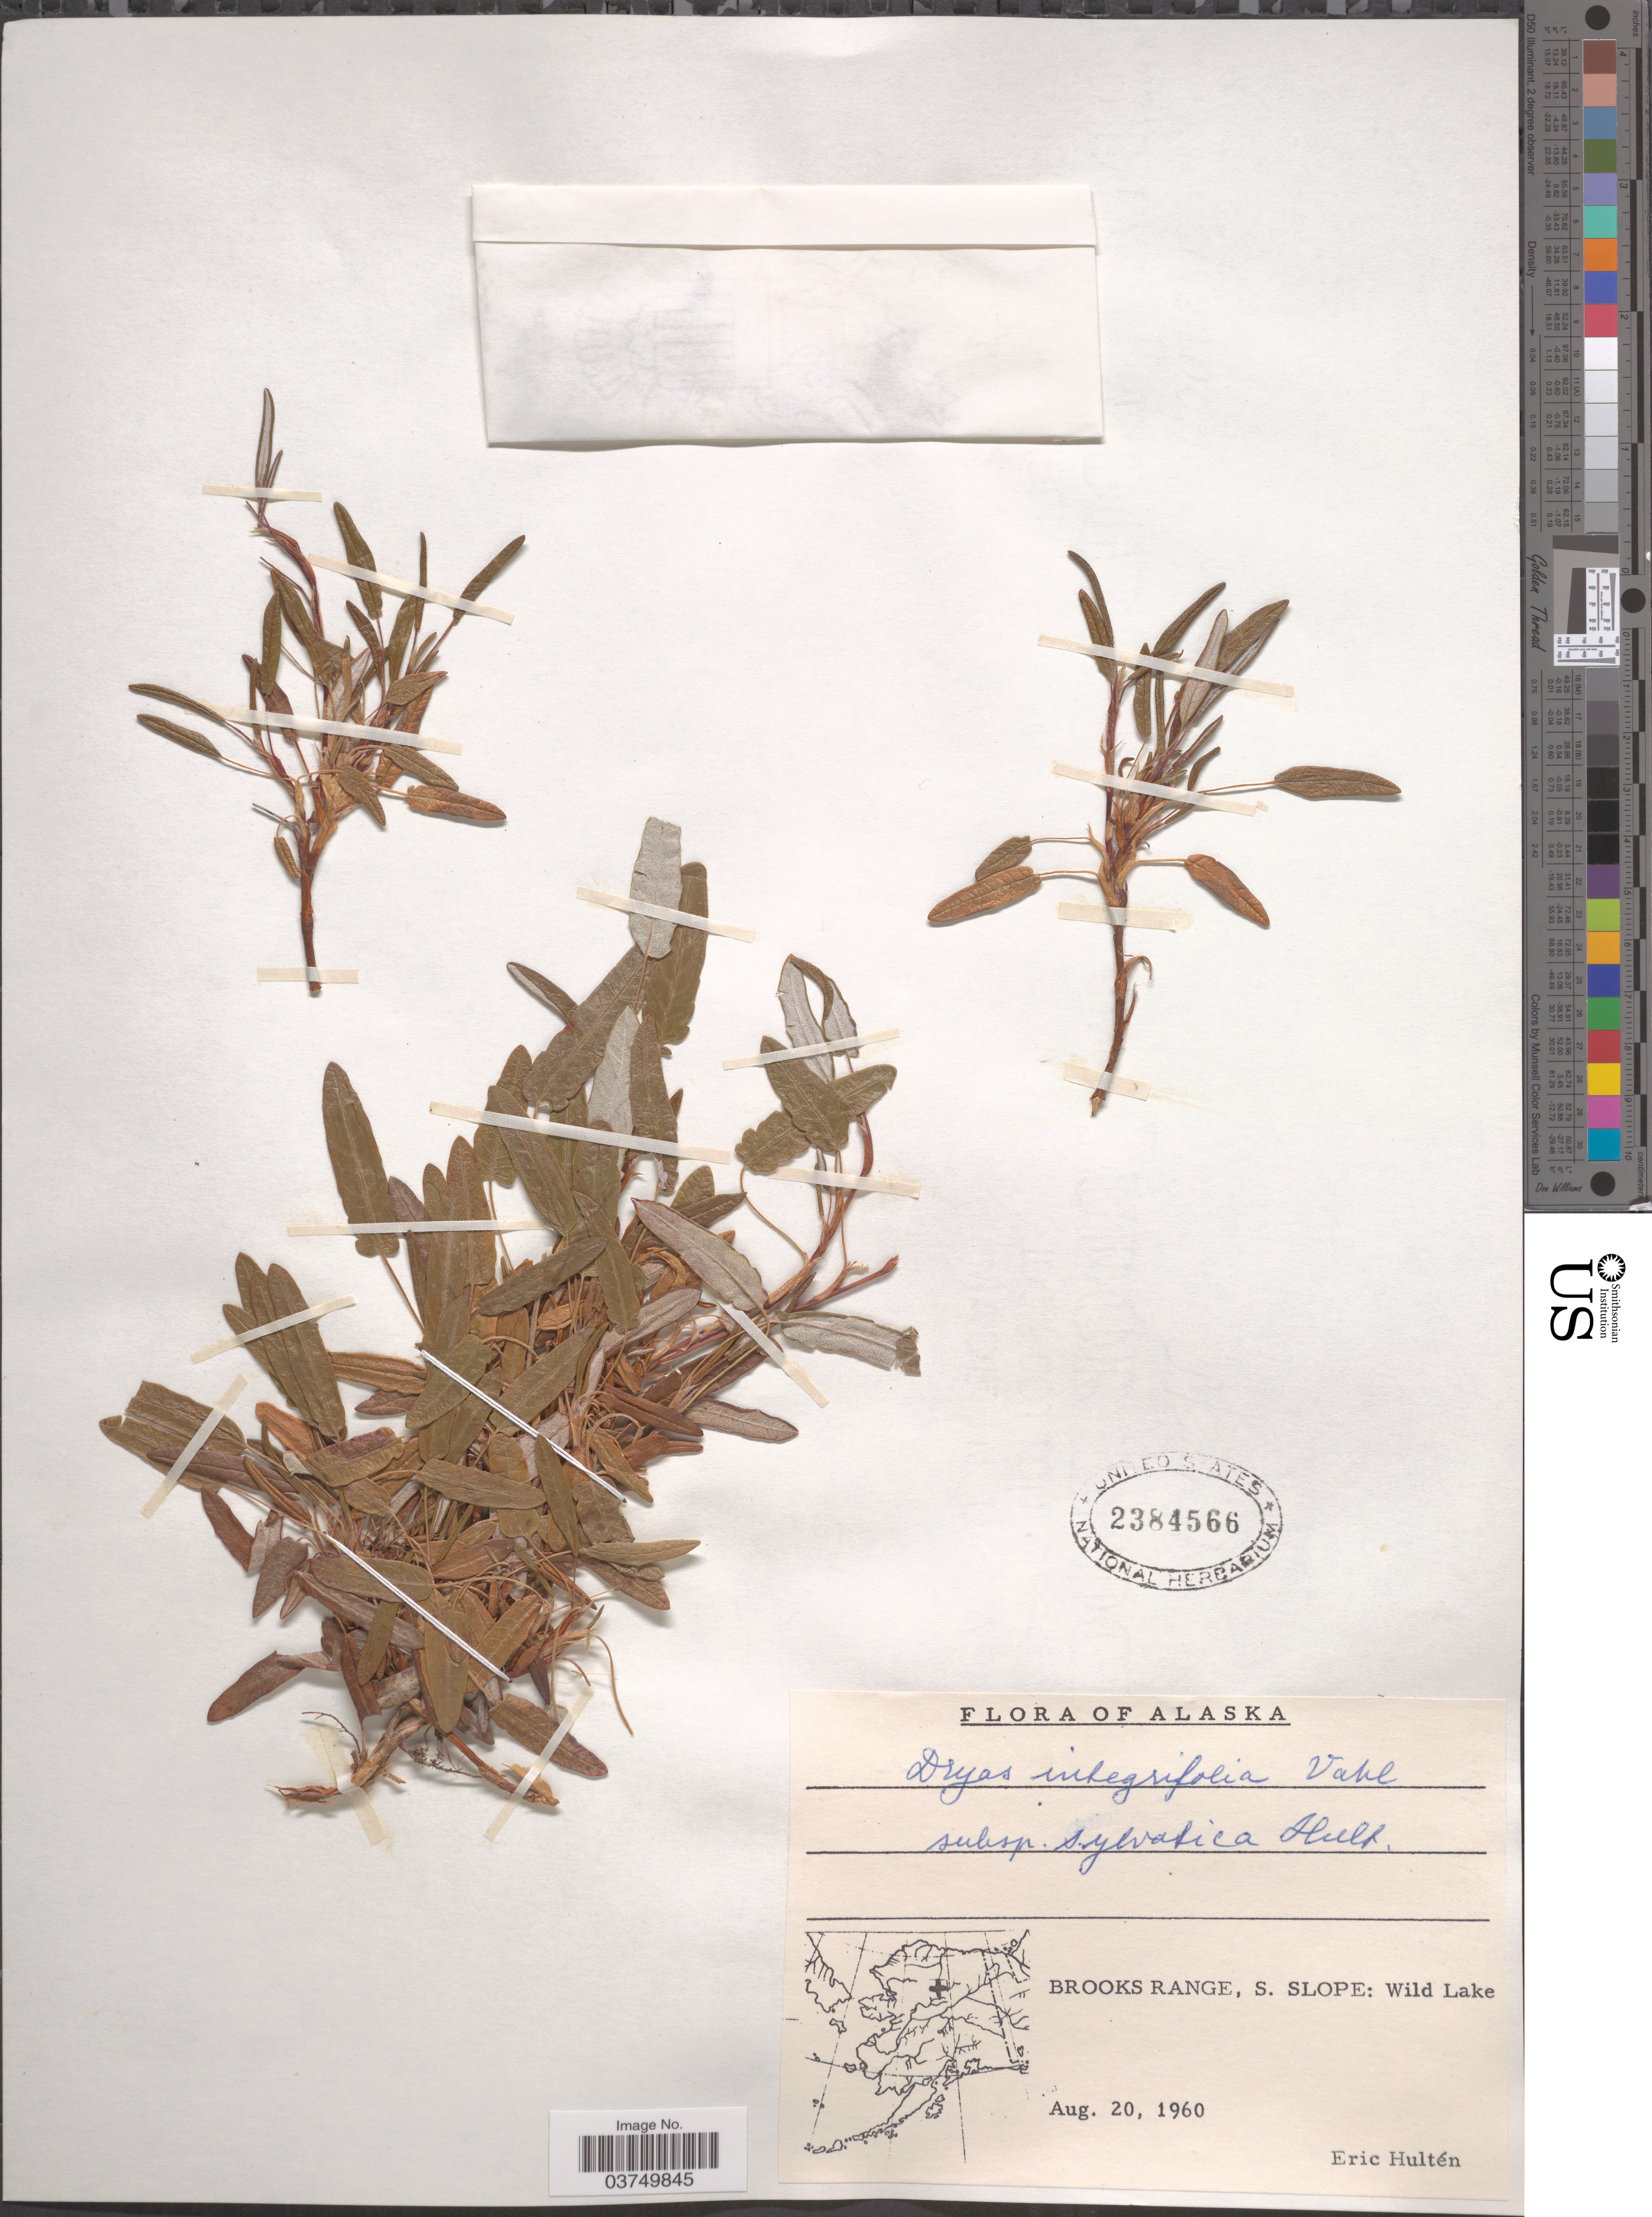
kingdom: Plantae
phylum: Tracheophyta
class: Magnoliopsida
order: Rosales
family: Rosaceae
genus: Dryas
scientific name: Dryas sylvatica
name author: (Hultén) A.E. Porsild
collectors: E. G. Hultén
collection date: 1960-08-20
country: United States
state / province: Alaska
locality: Brooks Range, S. Slope: Wilde Lake.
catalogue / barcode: US 2384566